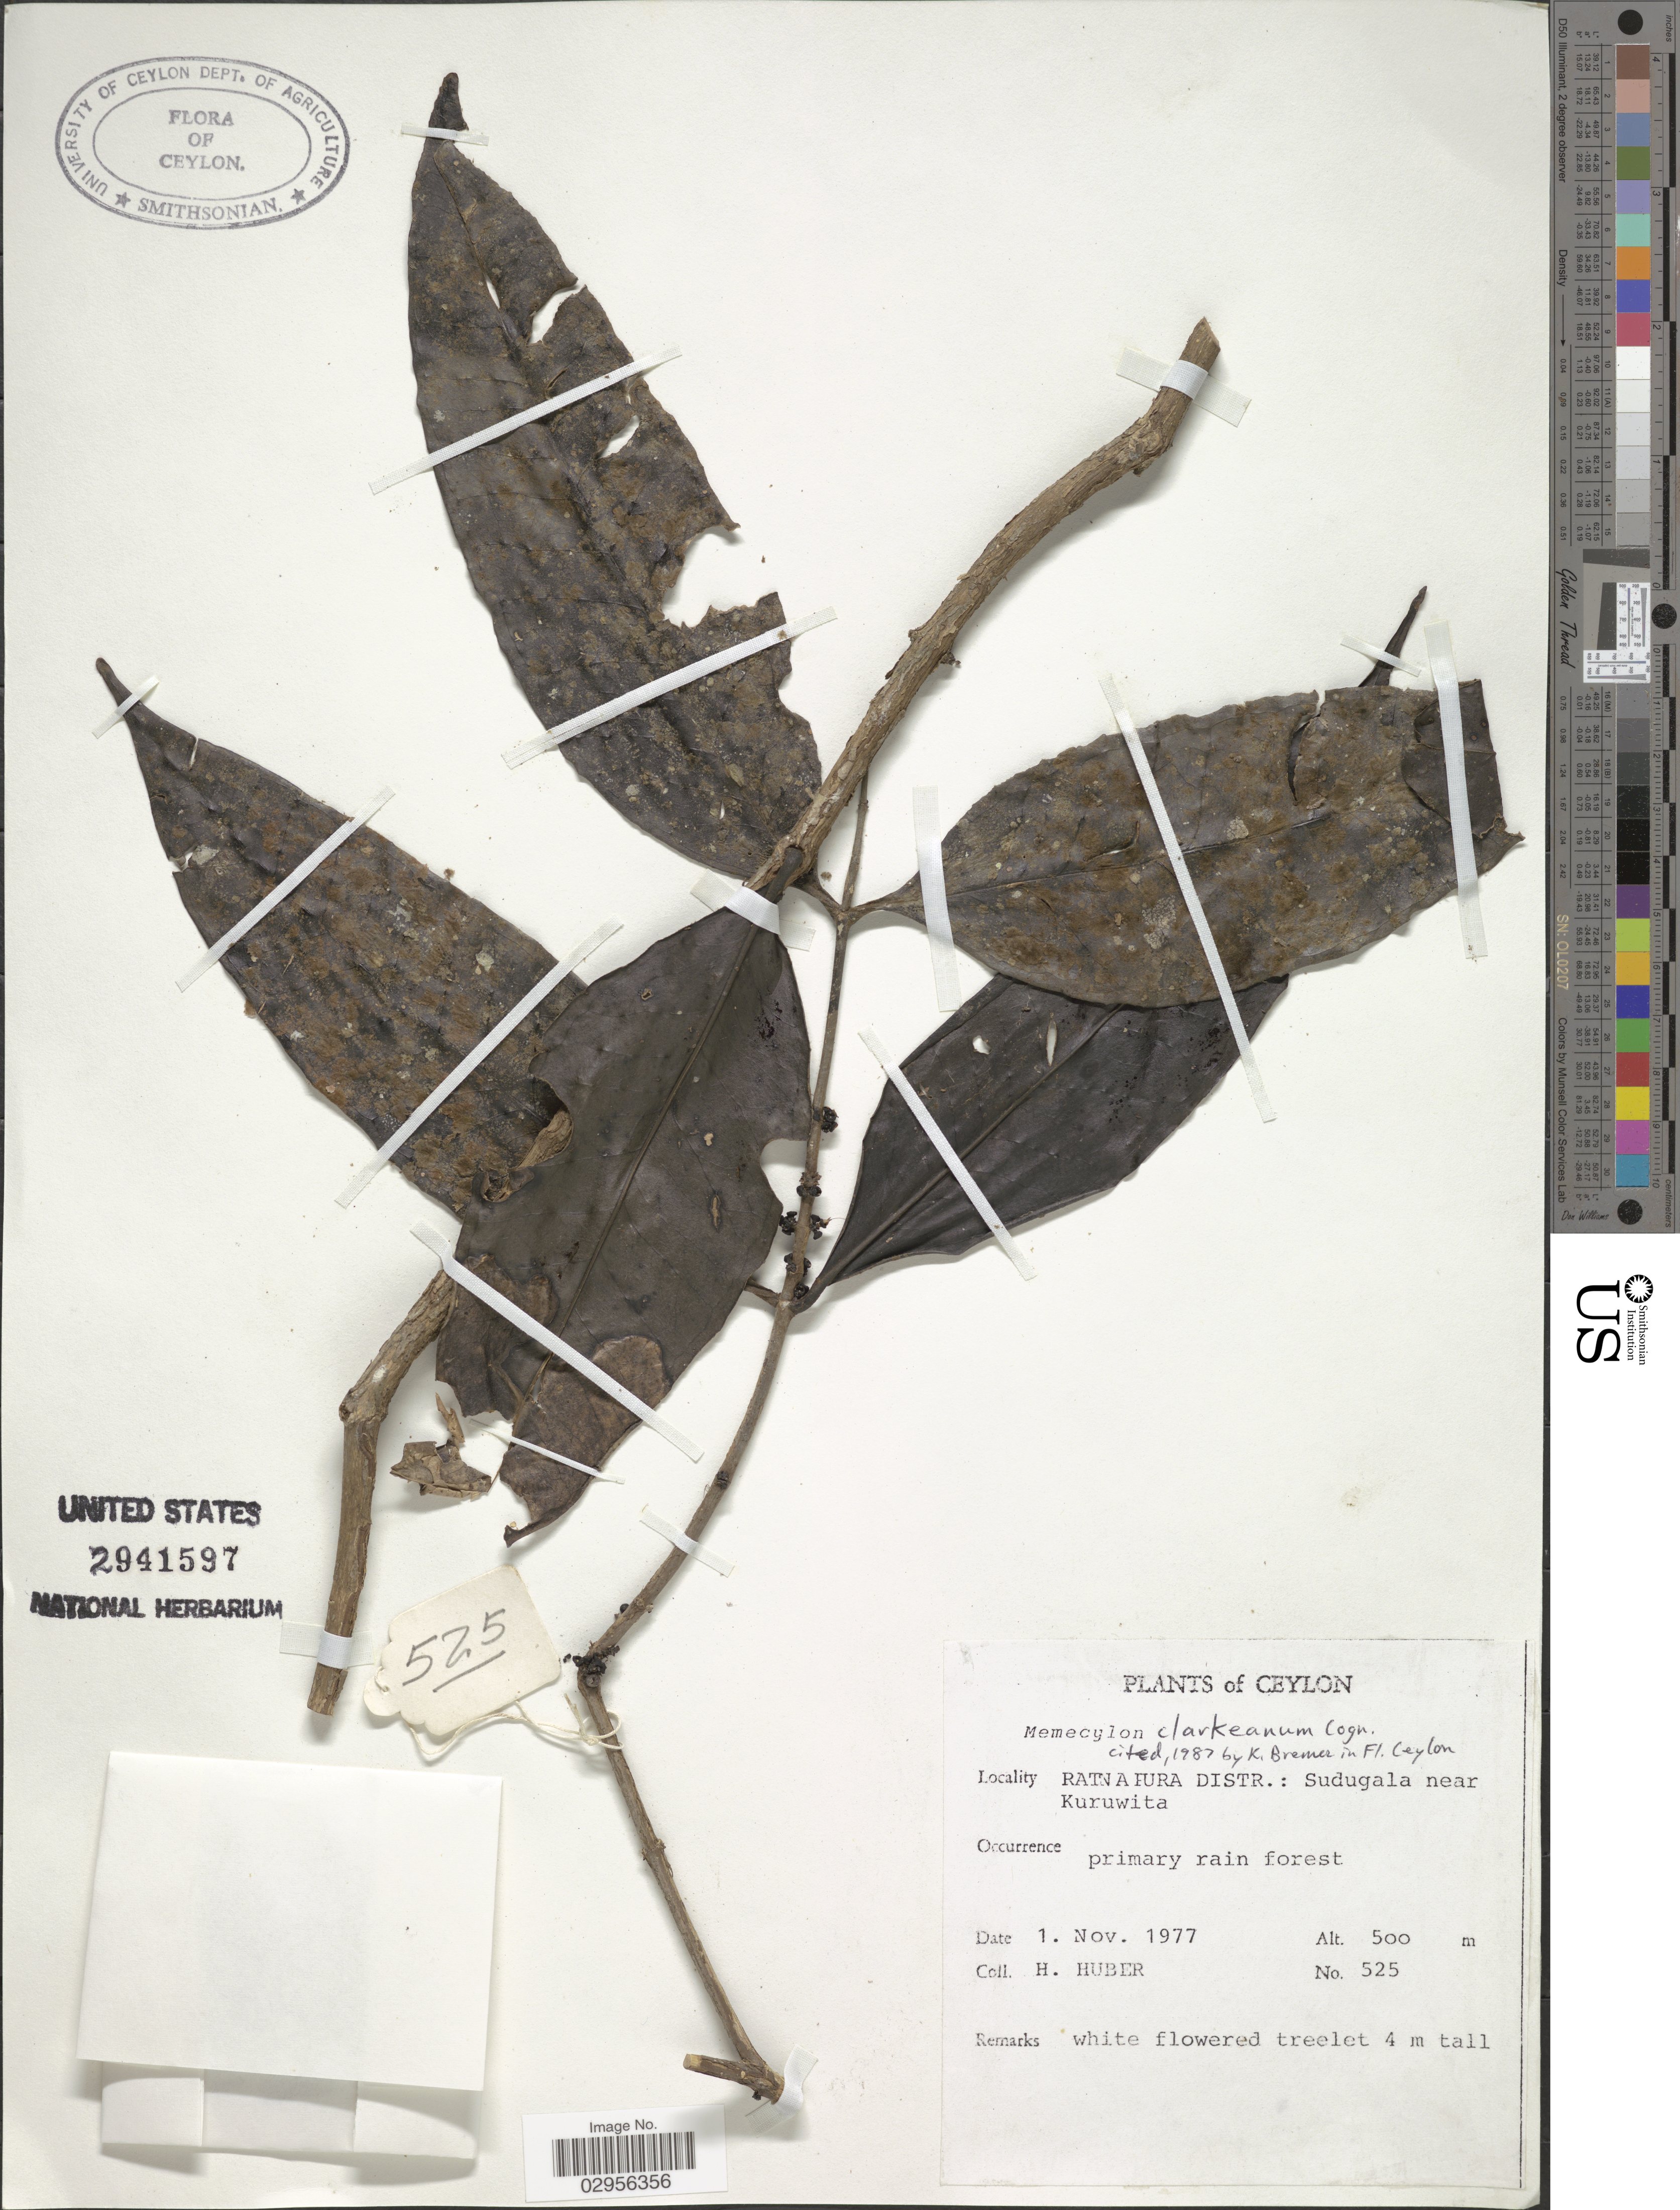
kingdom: Plantae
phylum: Tracheophyta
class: Magnoliopsida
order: Myrtales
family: Melastomataceae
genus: Memecylon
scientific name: Memecylon clarkeanum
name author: Cogn.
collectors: H. Huber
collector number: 525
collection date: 1977-11-01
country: Sri Lanka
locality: Ceylon. Ratnapura Distr.: Sudugala near Kuruwita.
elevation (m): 500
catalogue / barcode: US 2941597